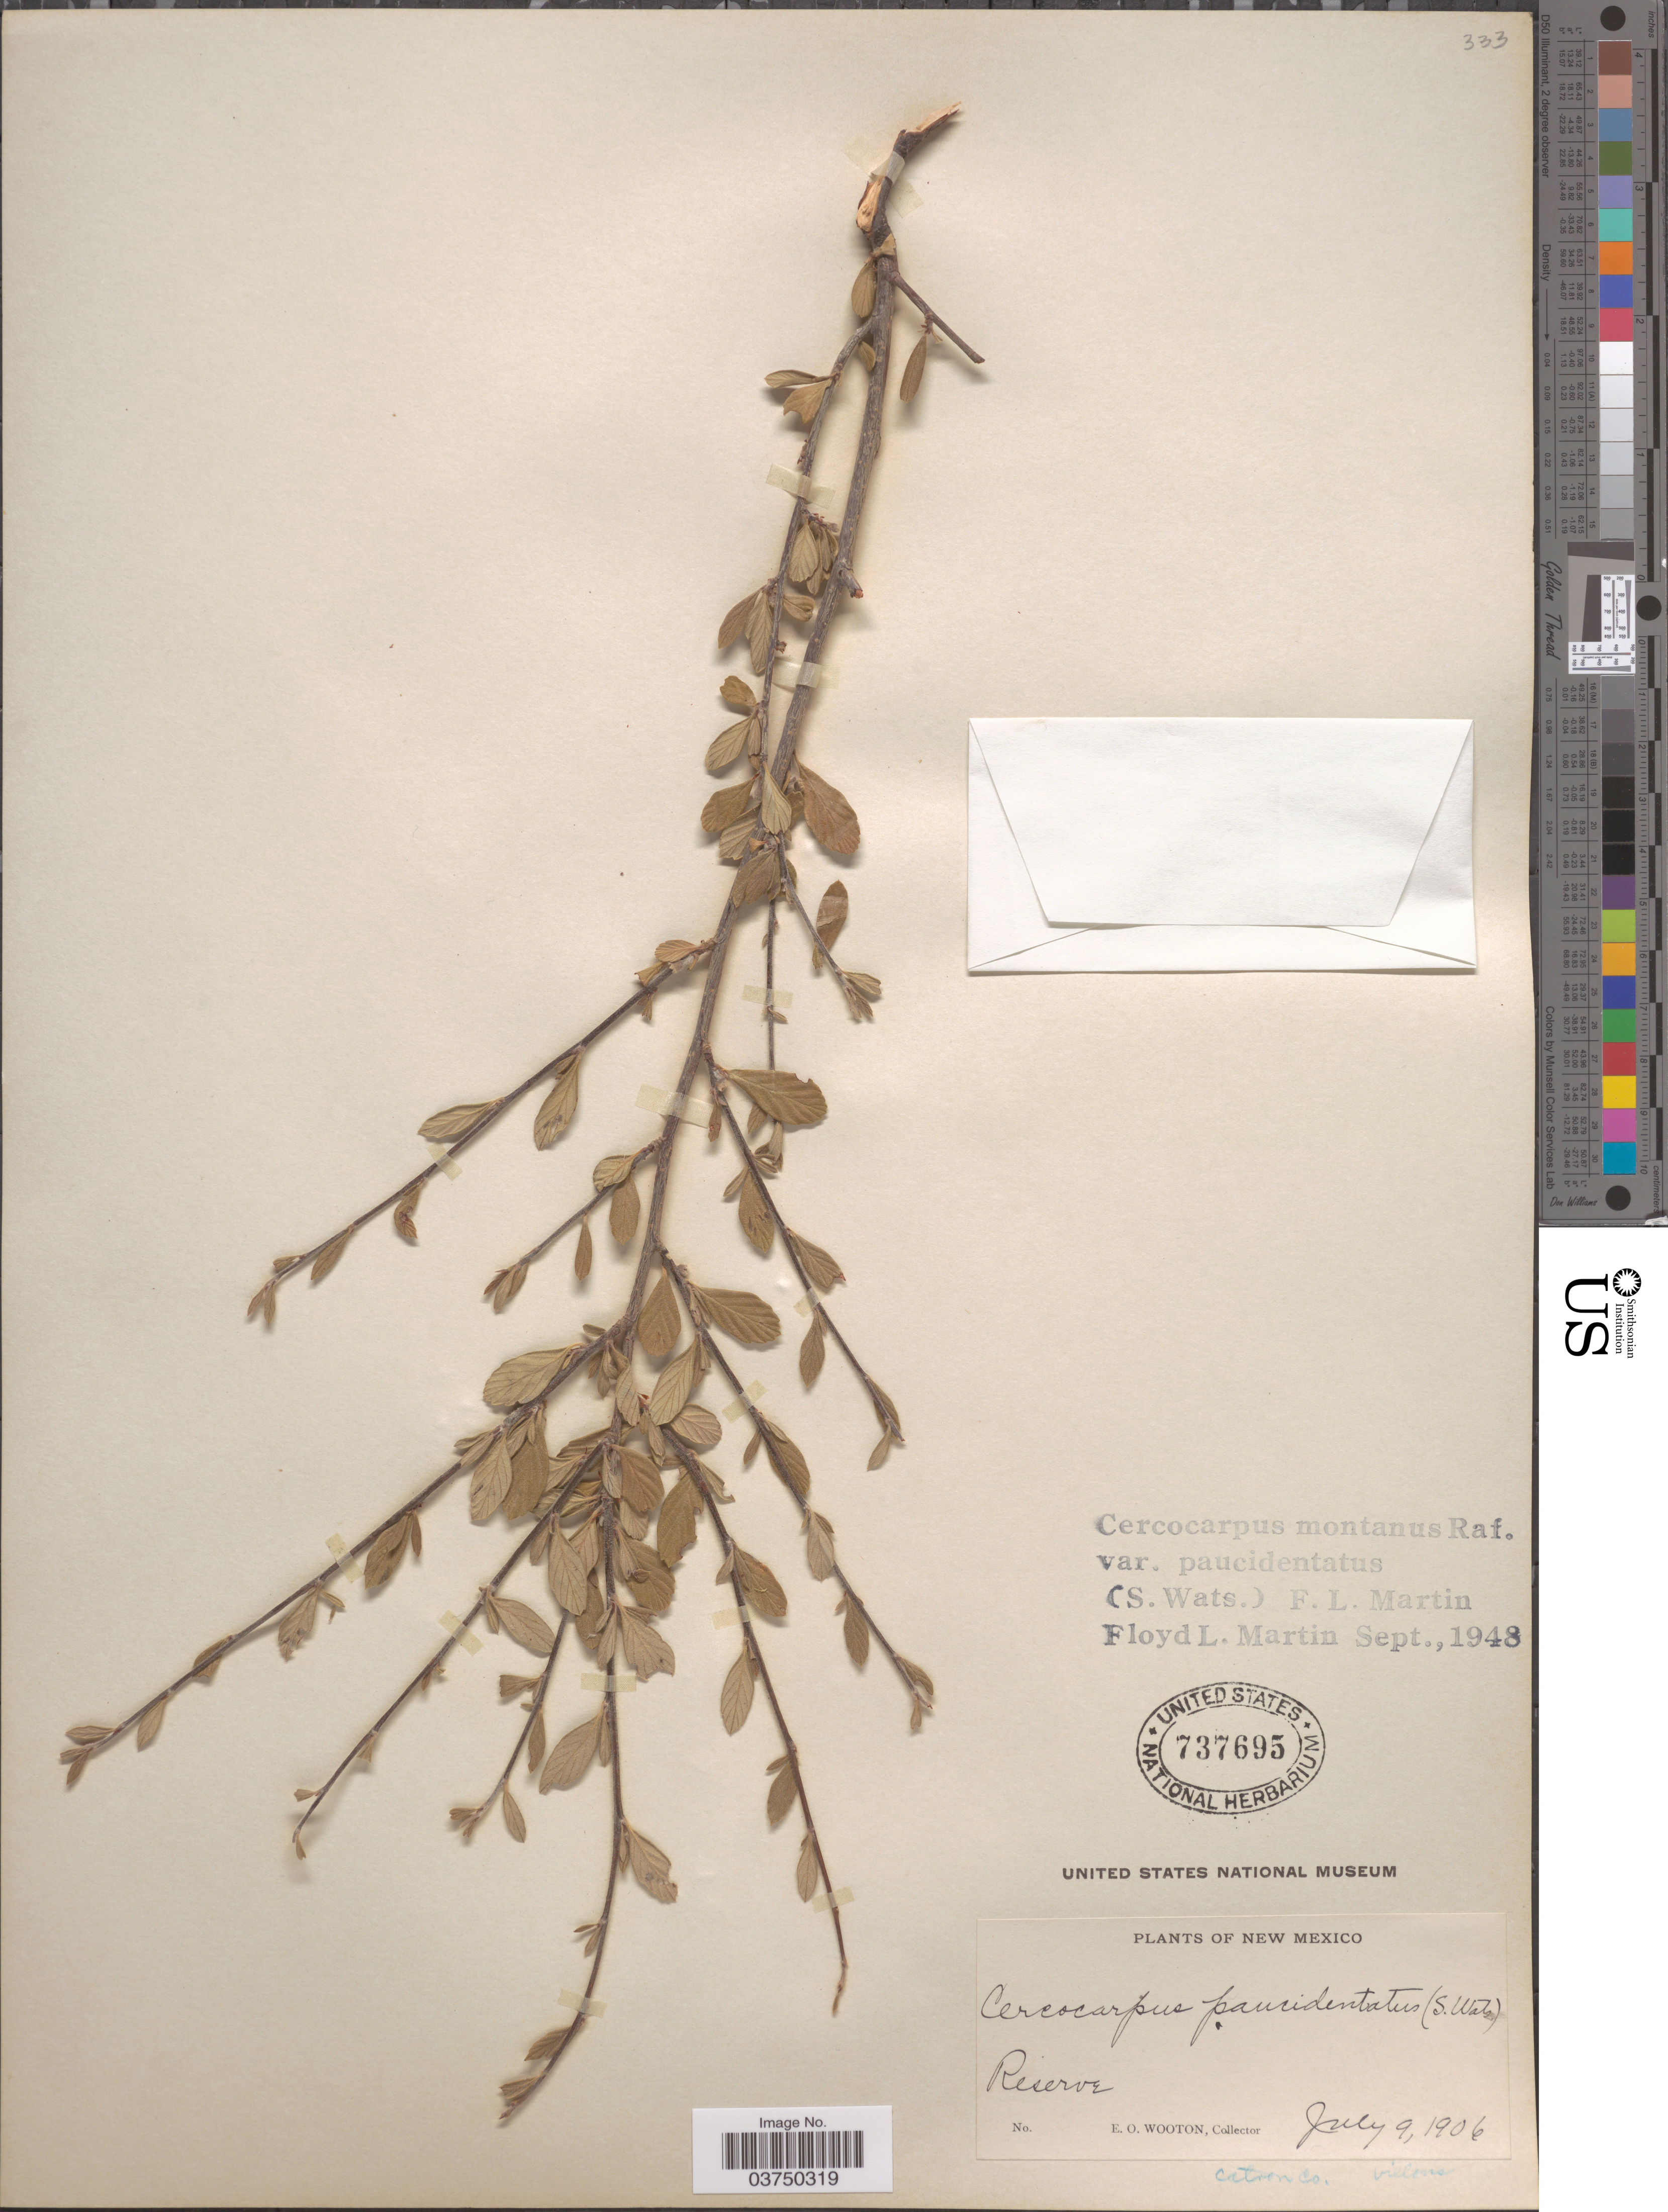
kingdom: Plantae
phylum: Tracheophyta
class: Magnoliopsida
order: Rosales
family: Rosaceae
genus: Cercocarpus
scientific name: Cercocarpus montanus var. paucidentatus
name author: (S. Watson) F.L. Martin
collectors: E. O. Wooton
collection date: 1906-07-09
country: United States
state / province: New Mexico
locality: Reserve. Catron Co.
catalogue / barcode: US 737695